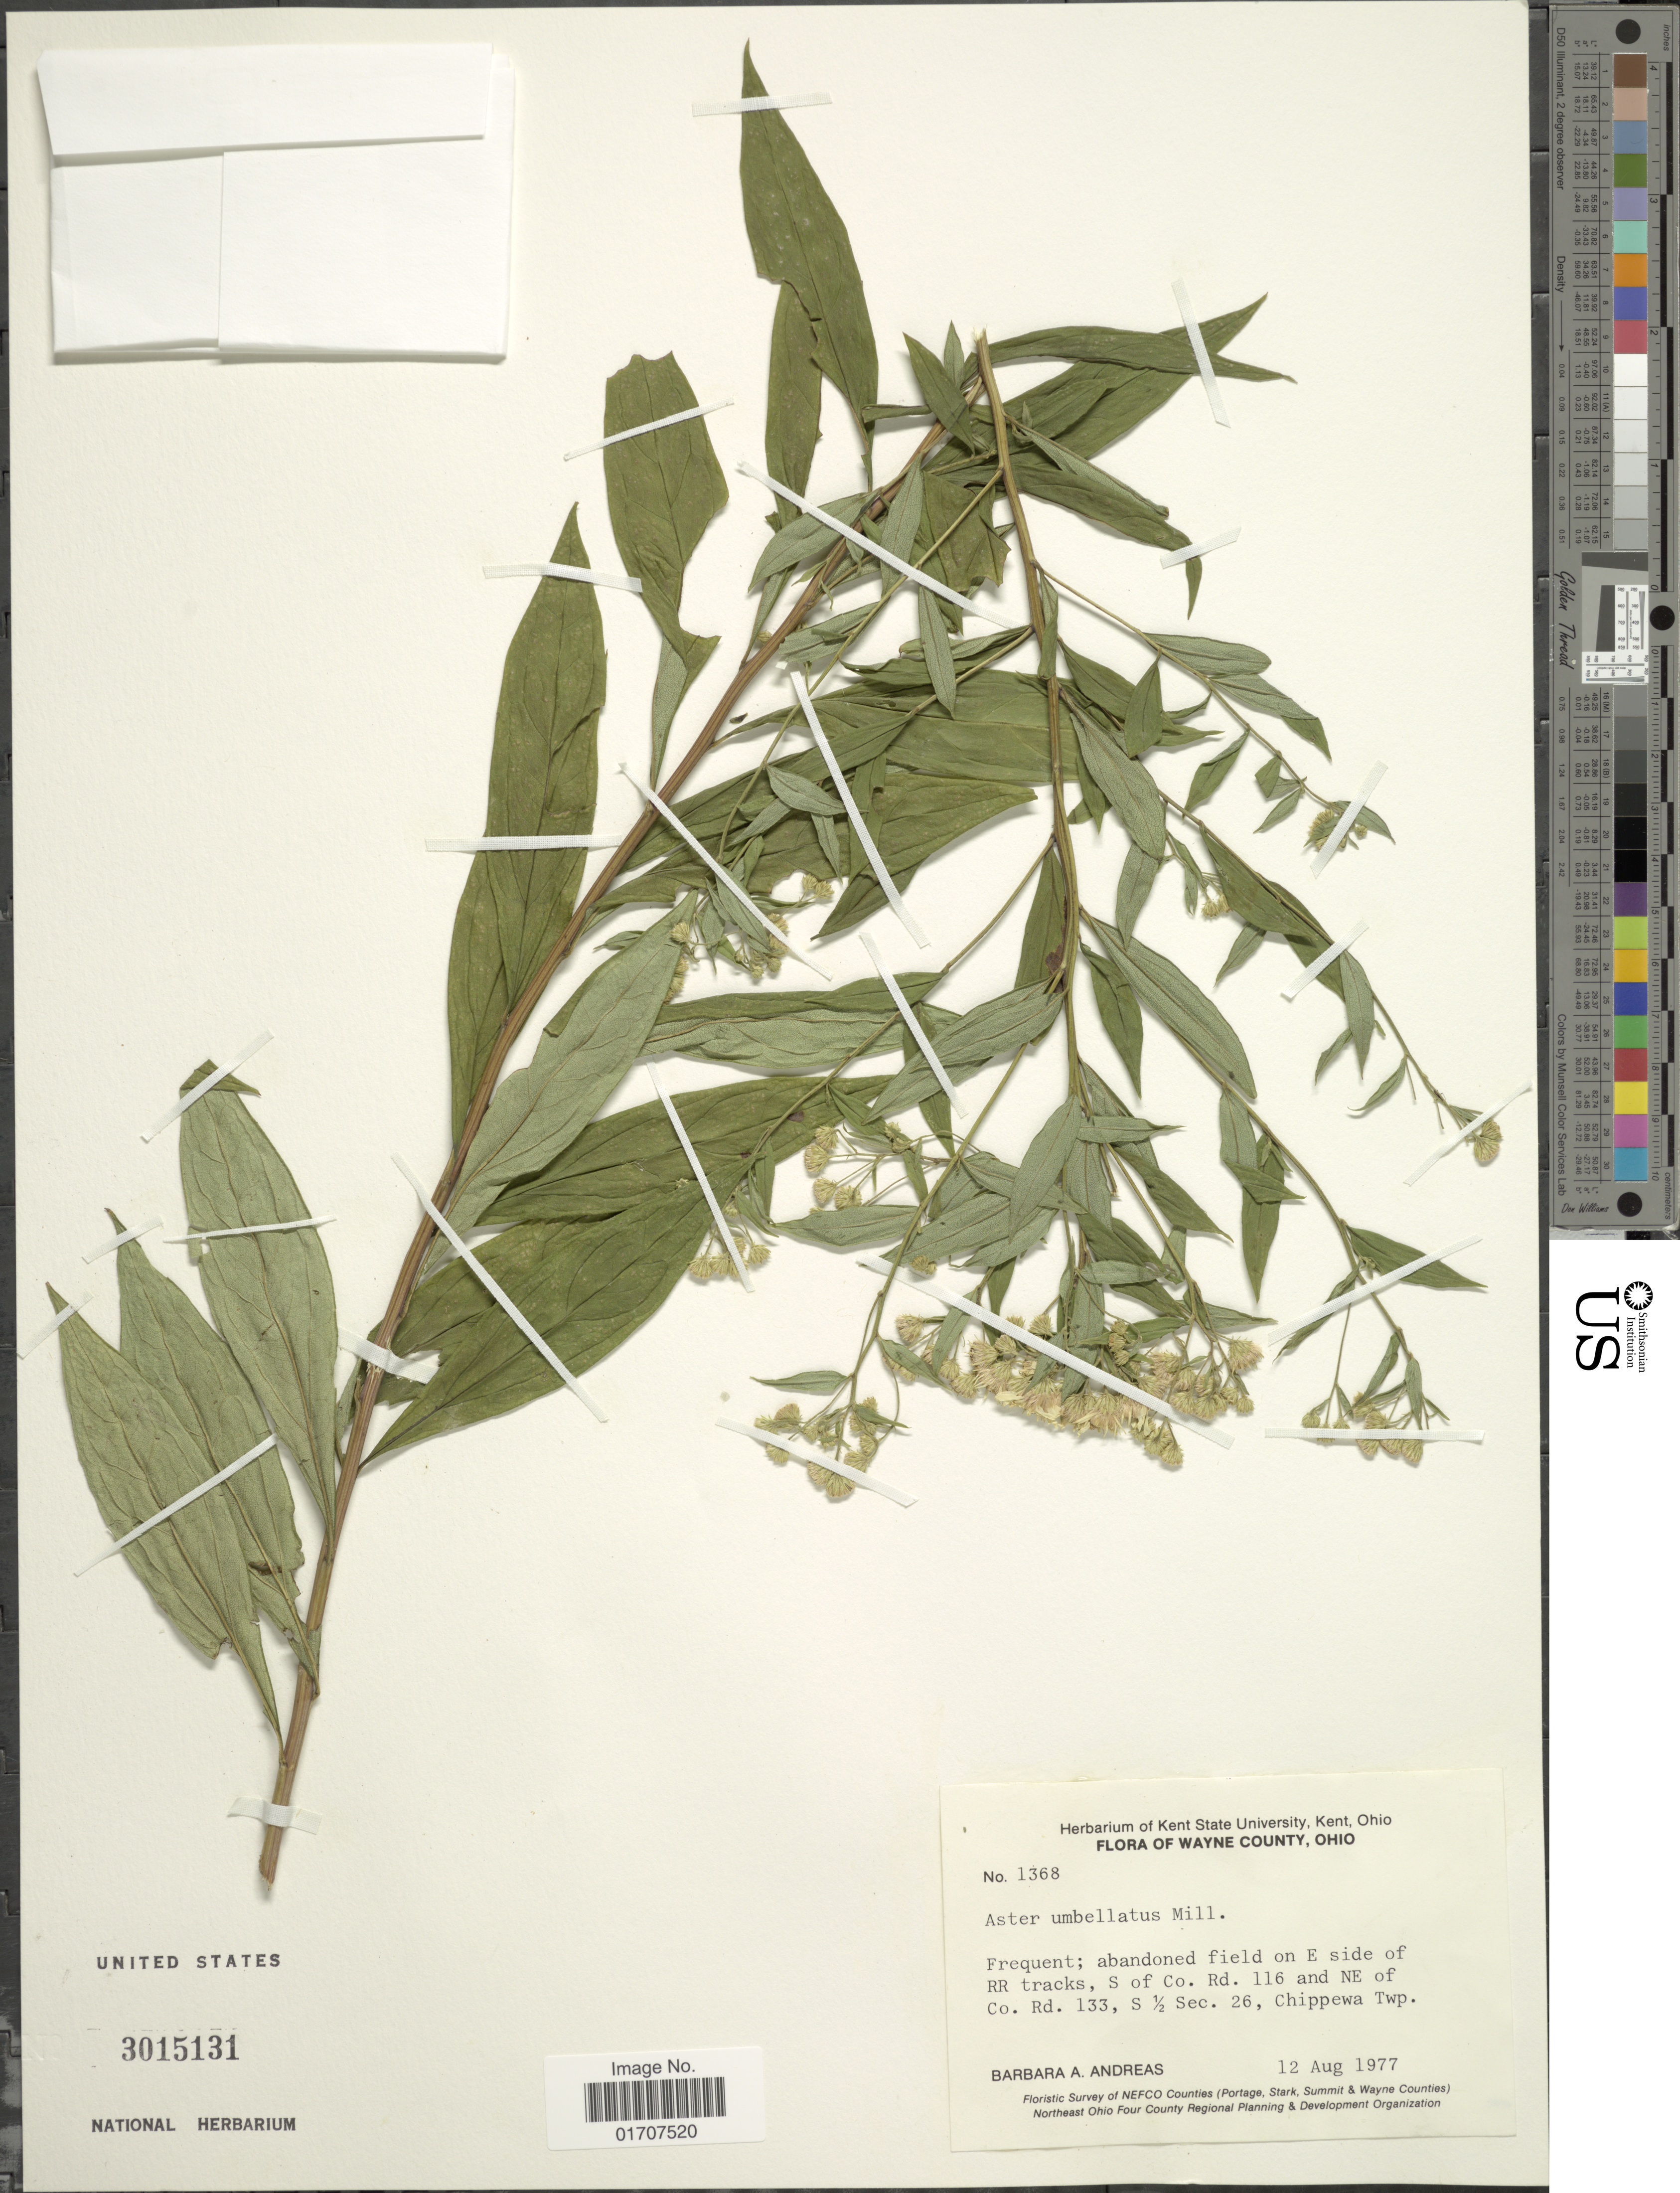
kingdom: Plantae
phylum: Tracheophyta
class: Magnoliopsida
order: Asterales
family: Asteraceae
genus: Doellingeria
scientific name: Doellingeria umbellata var. umbellata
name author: Nees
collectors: B. A. Andreas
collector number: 1368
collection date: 1977-08-12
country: United States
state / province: Ohio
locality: Wayne County, abandoned field on E side of RR tracks, S. of Co. Rd. 116 and NE of Co. Rd. 133, S½ sec. 26, Chippwa Twp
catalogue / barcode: US 3015131